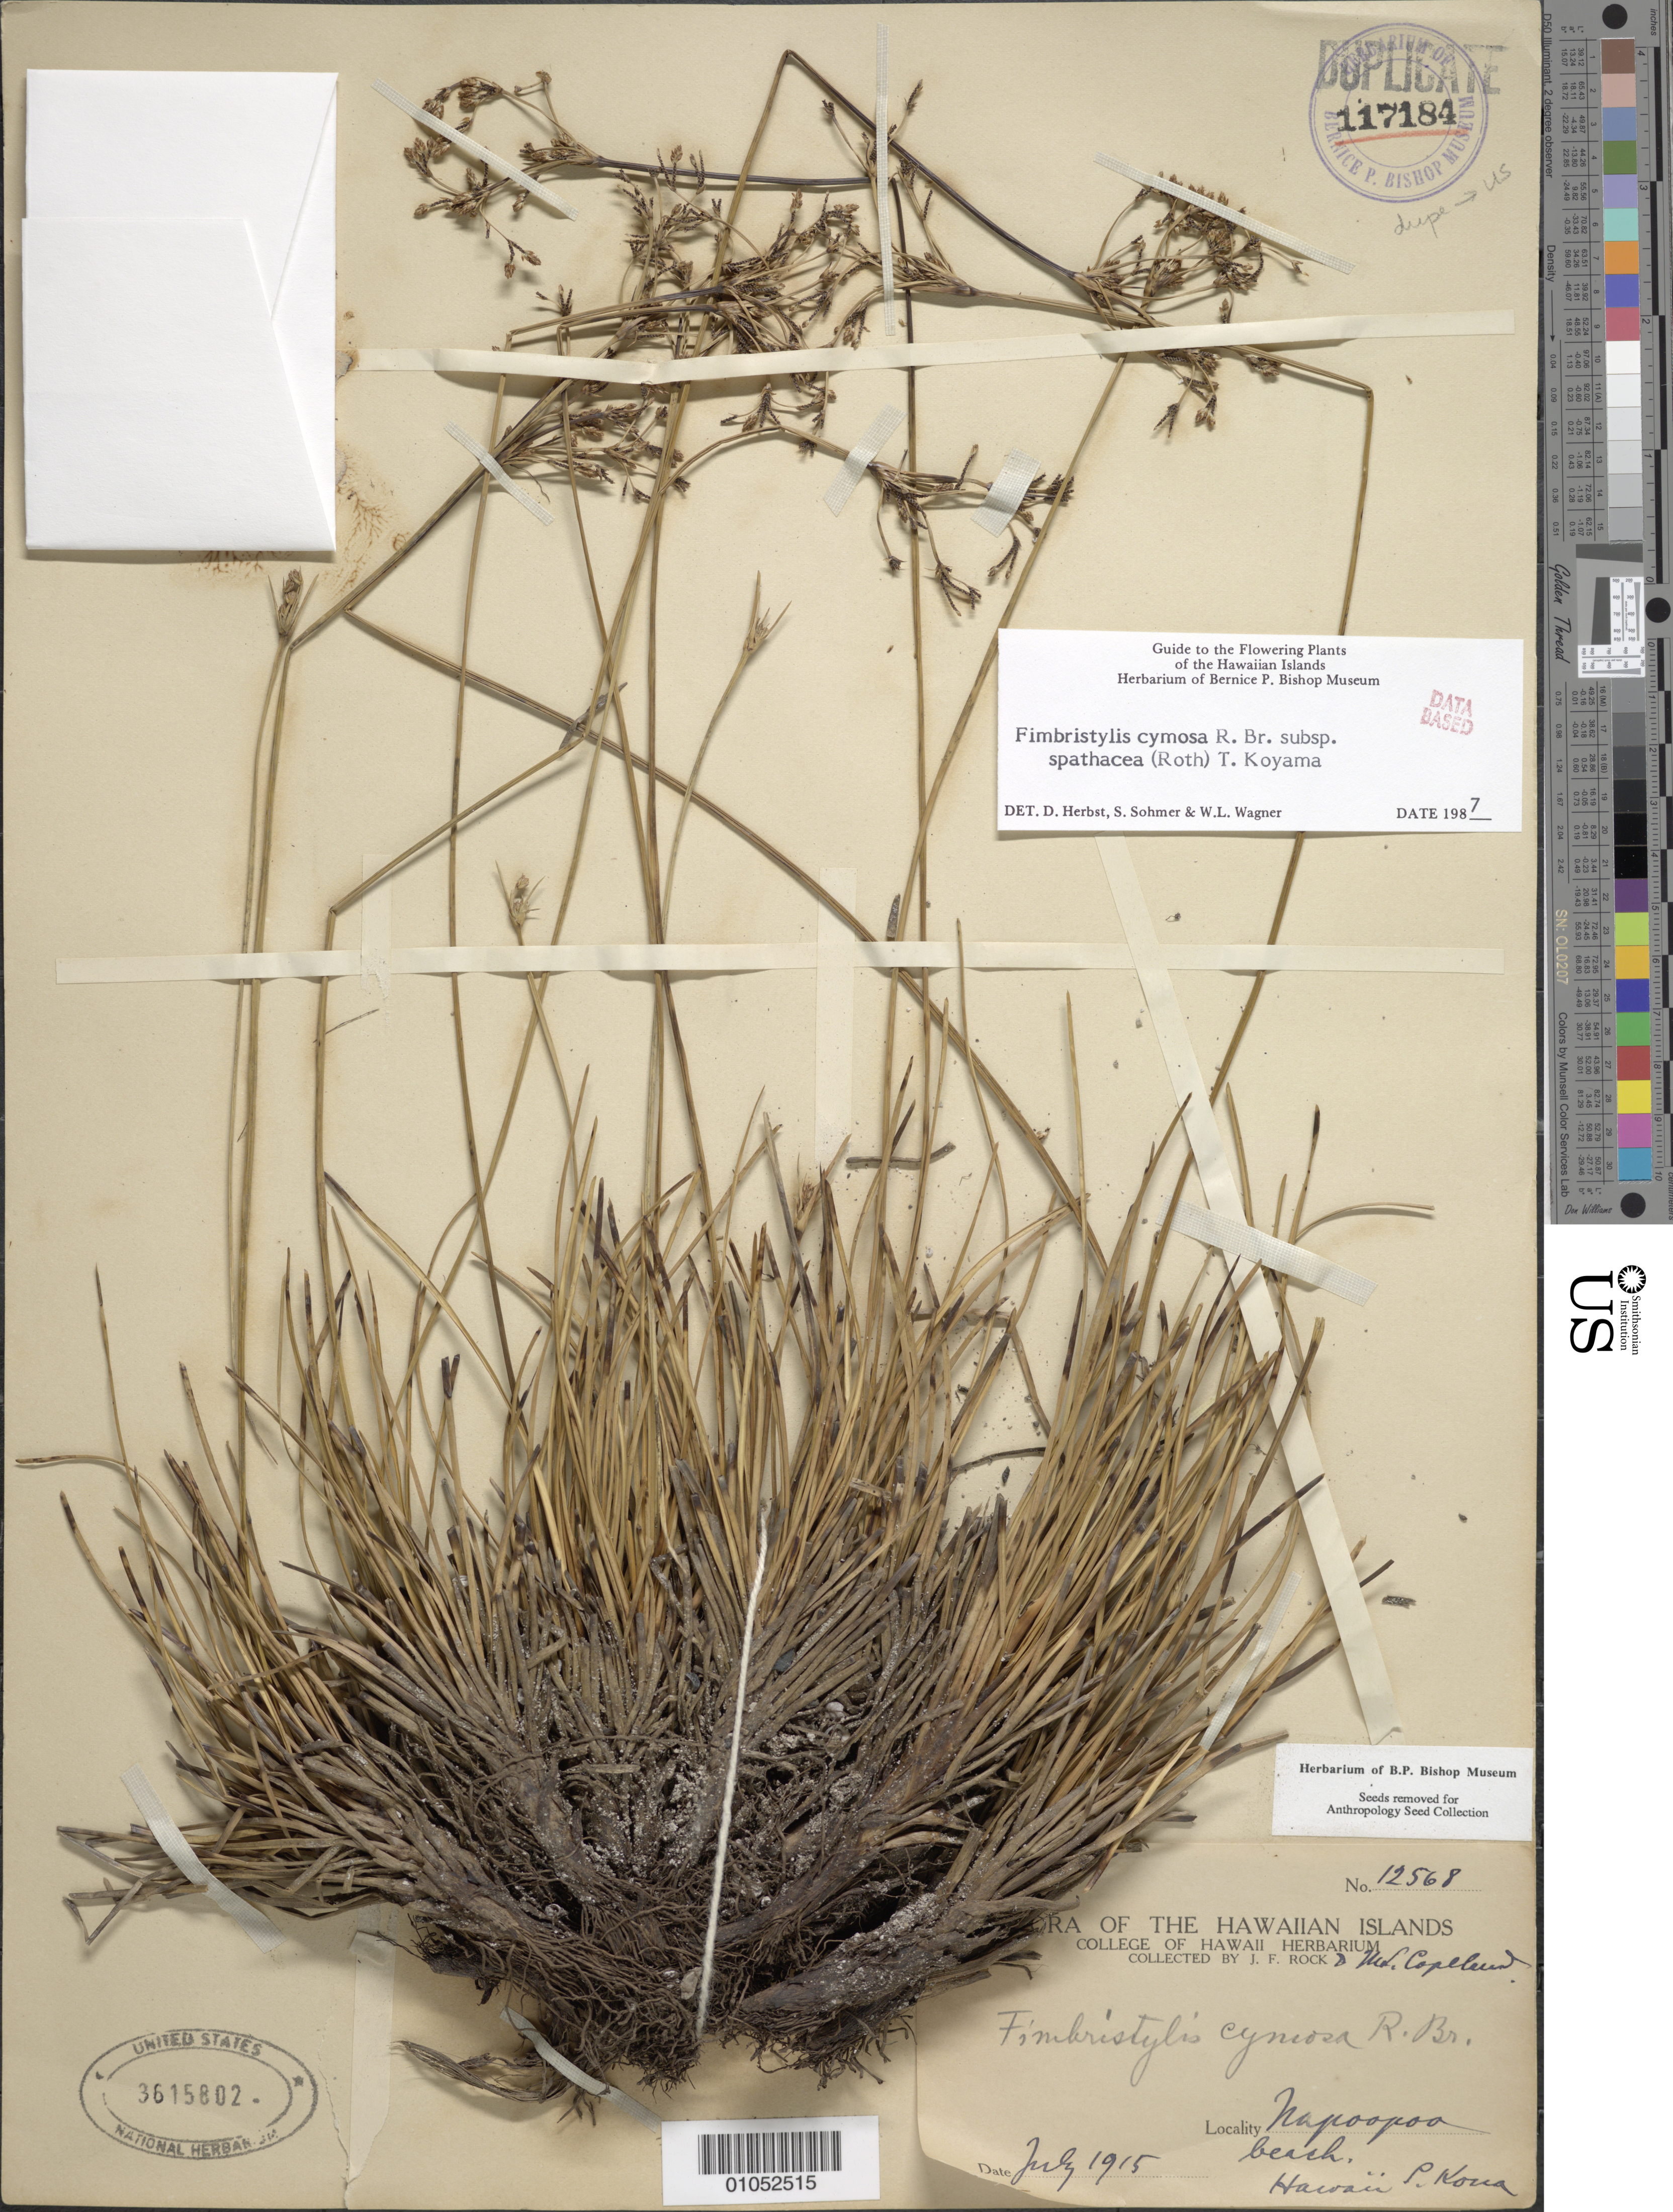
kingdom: Plantae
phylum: Tracheophyta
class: Liliopsida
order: Poales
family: Cyperaceae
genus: Fimbristylis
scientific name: Fimbristylis cymosa subsp. spathacea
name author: (Roth) T. Koyama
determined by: Herbst, D. R.; Sohmer, S. H.; Wagner, W. L.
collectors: J. F. Rock & -- Copeland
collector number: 12568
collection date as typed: Jul 1915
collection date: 1915-07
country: United States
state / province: Hawaii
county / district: Hawaii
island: Hawaii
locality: Napoopoo beach, P. Kona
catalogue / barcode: US 3615802